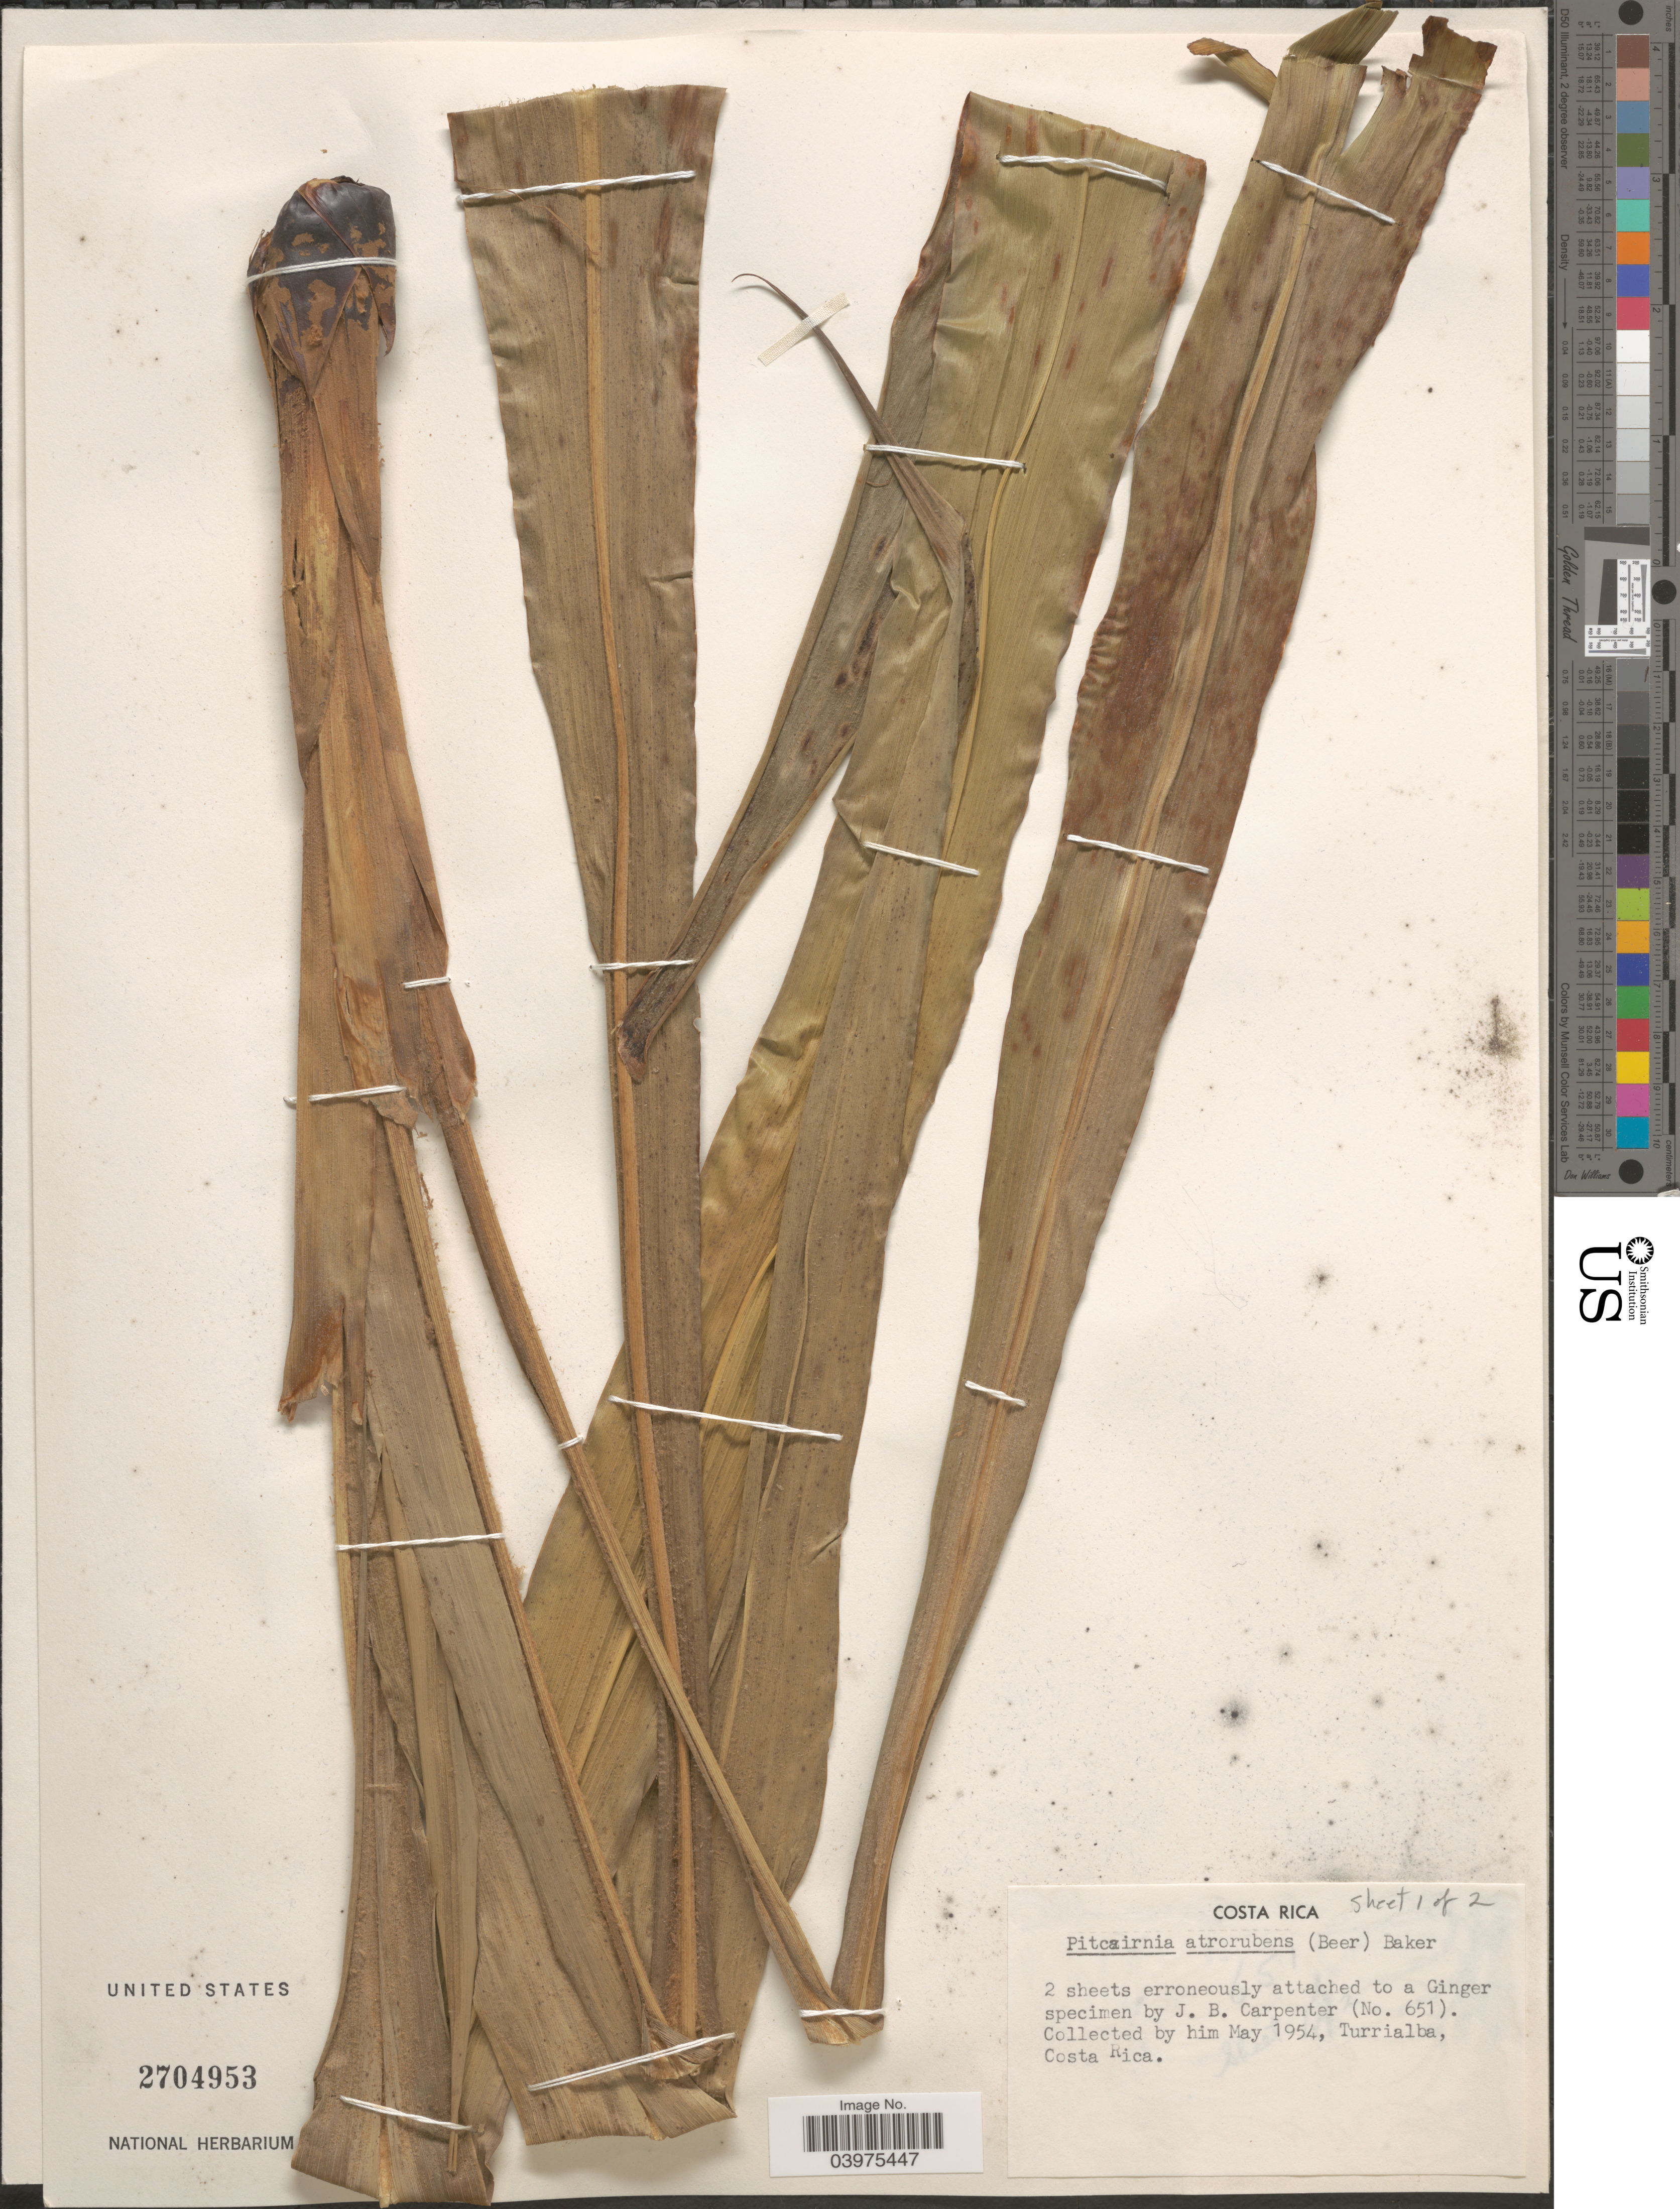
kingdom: Plantae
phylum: Tracheophyta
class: Liliopsida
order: Poales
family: Bromeliaceae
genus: Pitcairnia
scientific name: Pitcairnia atrorubens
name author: (Beer) Baker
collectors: J. Carpenter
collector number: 651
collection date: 1954-05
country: Costa Rica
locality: Turrialba.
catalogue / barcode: US 2704953